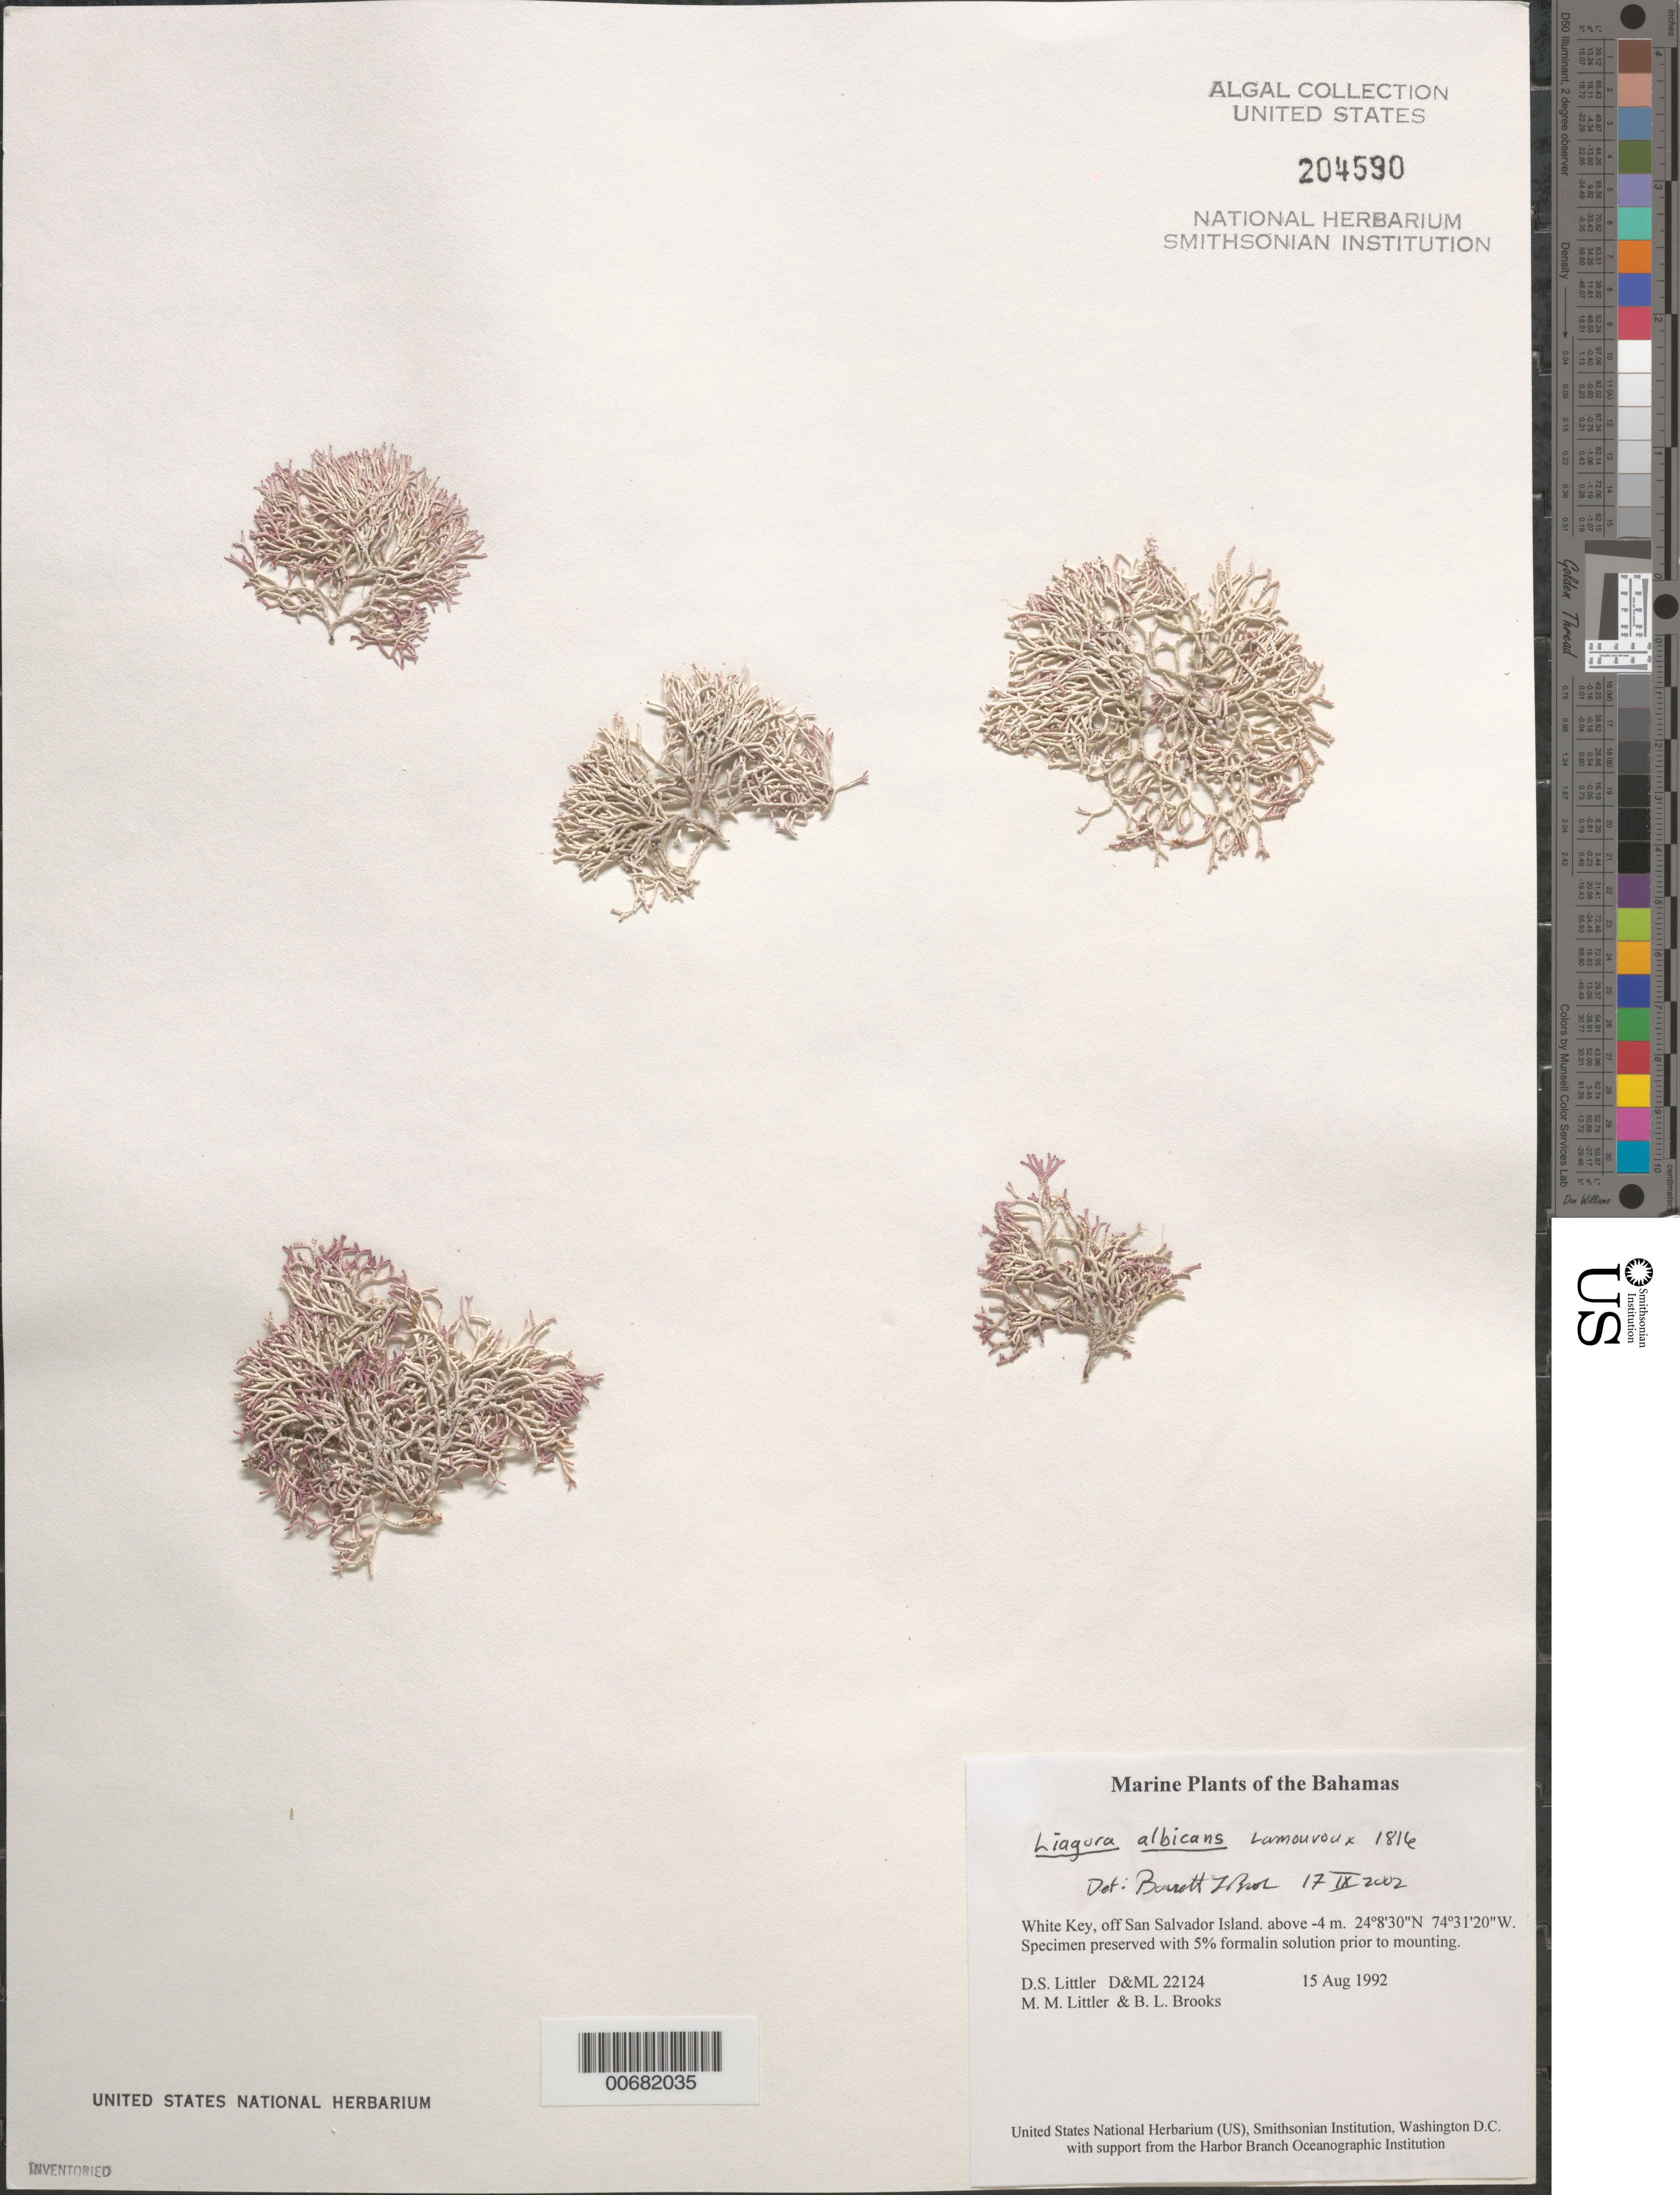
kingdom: Plantae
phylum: Rhodophyta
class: Florideophyceae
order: Nemaliales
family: Liagoraceae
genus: Liagora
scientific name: Liagora albicans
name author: J.V.Lamouroux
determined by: Brooks, B. L., (BOT), Smithsonian Institution - National Museum of Natural History (UNITED STATES)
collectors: D. S. Littler, M. M. Littler & B. Brooks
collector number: D&ML 22124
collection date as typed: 15 Aug 1992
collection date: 1992-08-15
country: Bahamas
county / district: San Salvador District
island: White Key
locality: Off San Salvador Island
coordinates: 24 8' 30" N, 74 31' 20" W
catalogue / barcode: US 204590